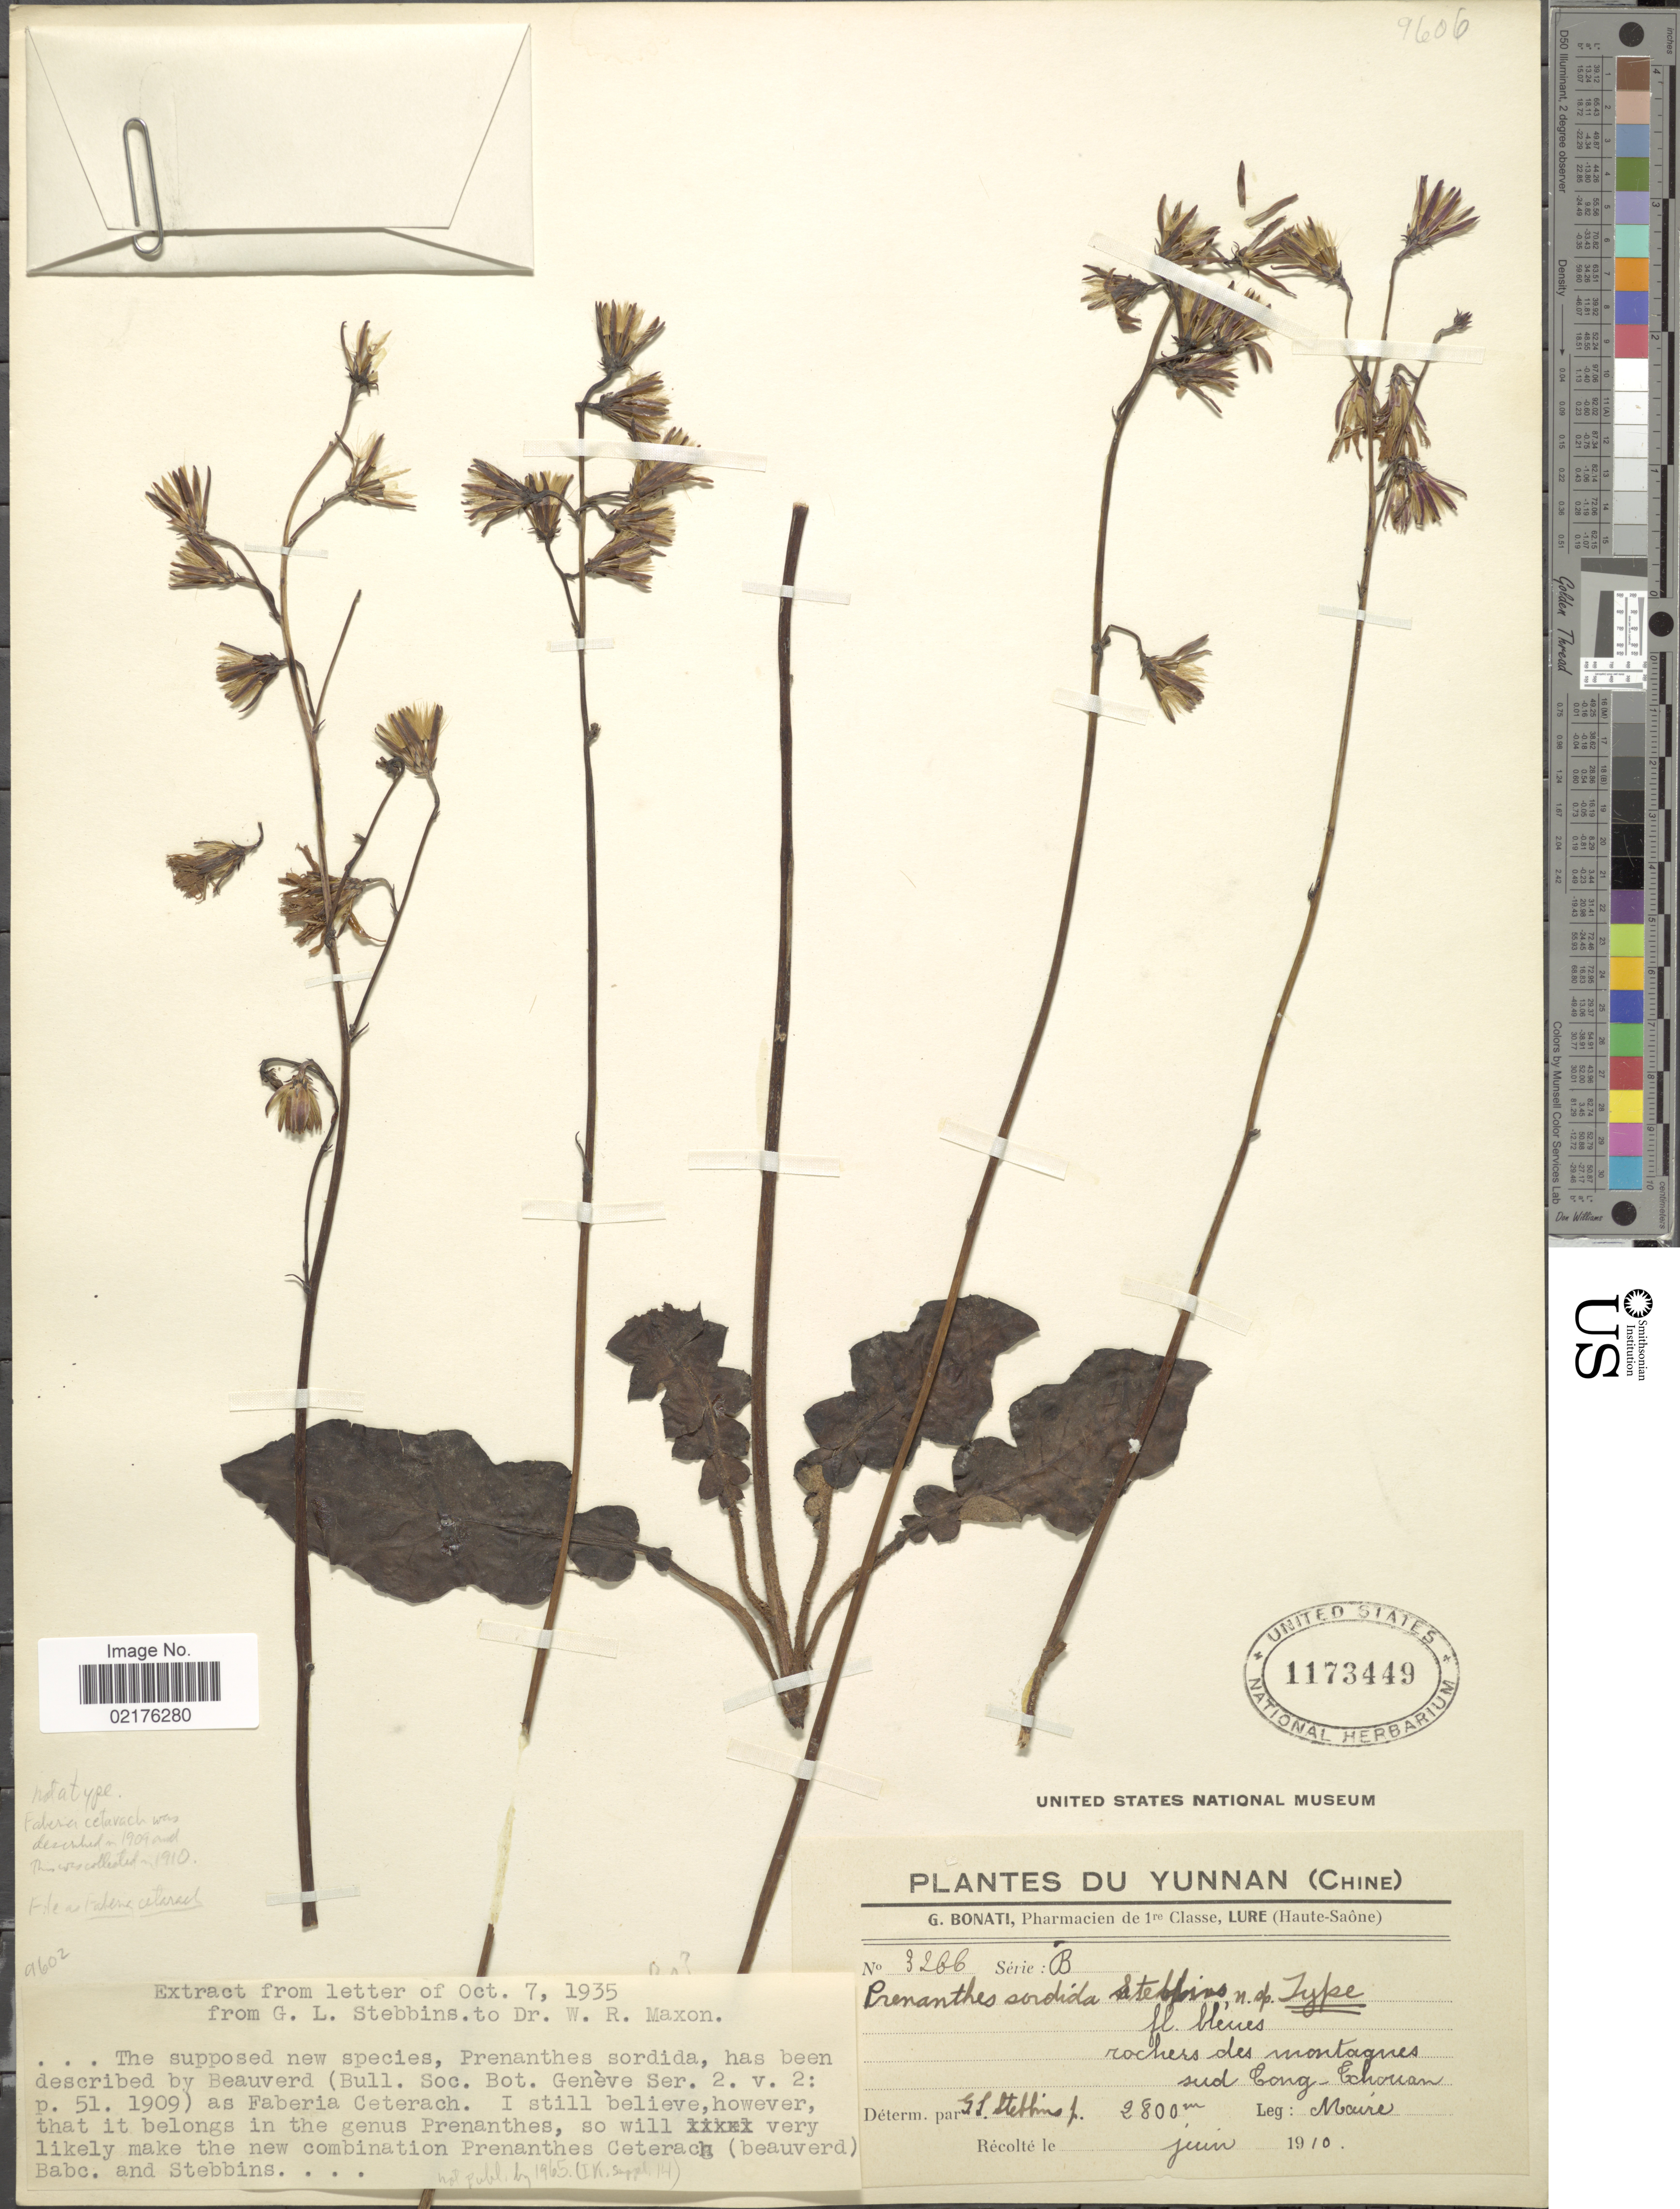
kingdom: Plantae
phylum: Tracheophyta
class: Magnoliopsida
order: Asterales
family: Asteraceae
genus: Faberia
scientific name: Faberia ceterach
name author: Beauverd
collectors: Maire, --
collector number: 3266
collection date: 1910-06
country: China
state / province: Yunnan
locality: Rochers des mnontagnes sud Gong-Cahoun [interpreted]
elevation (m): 853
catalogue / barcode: US 1173449